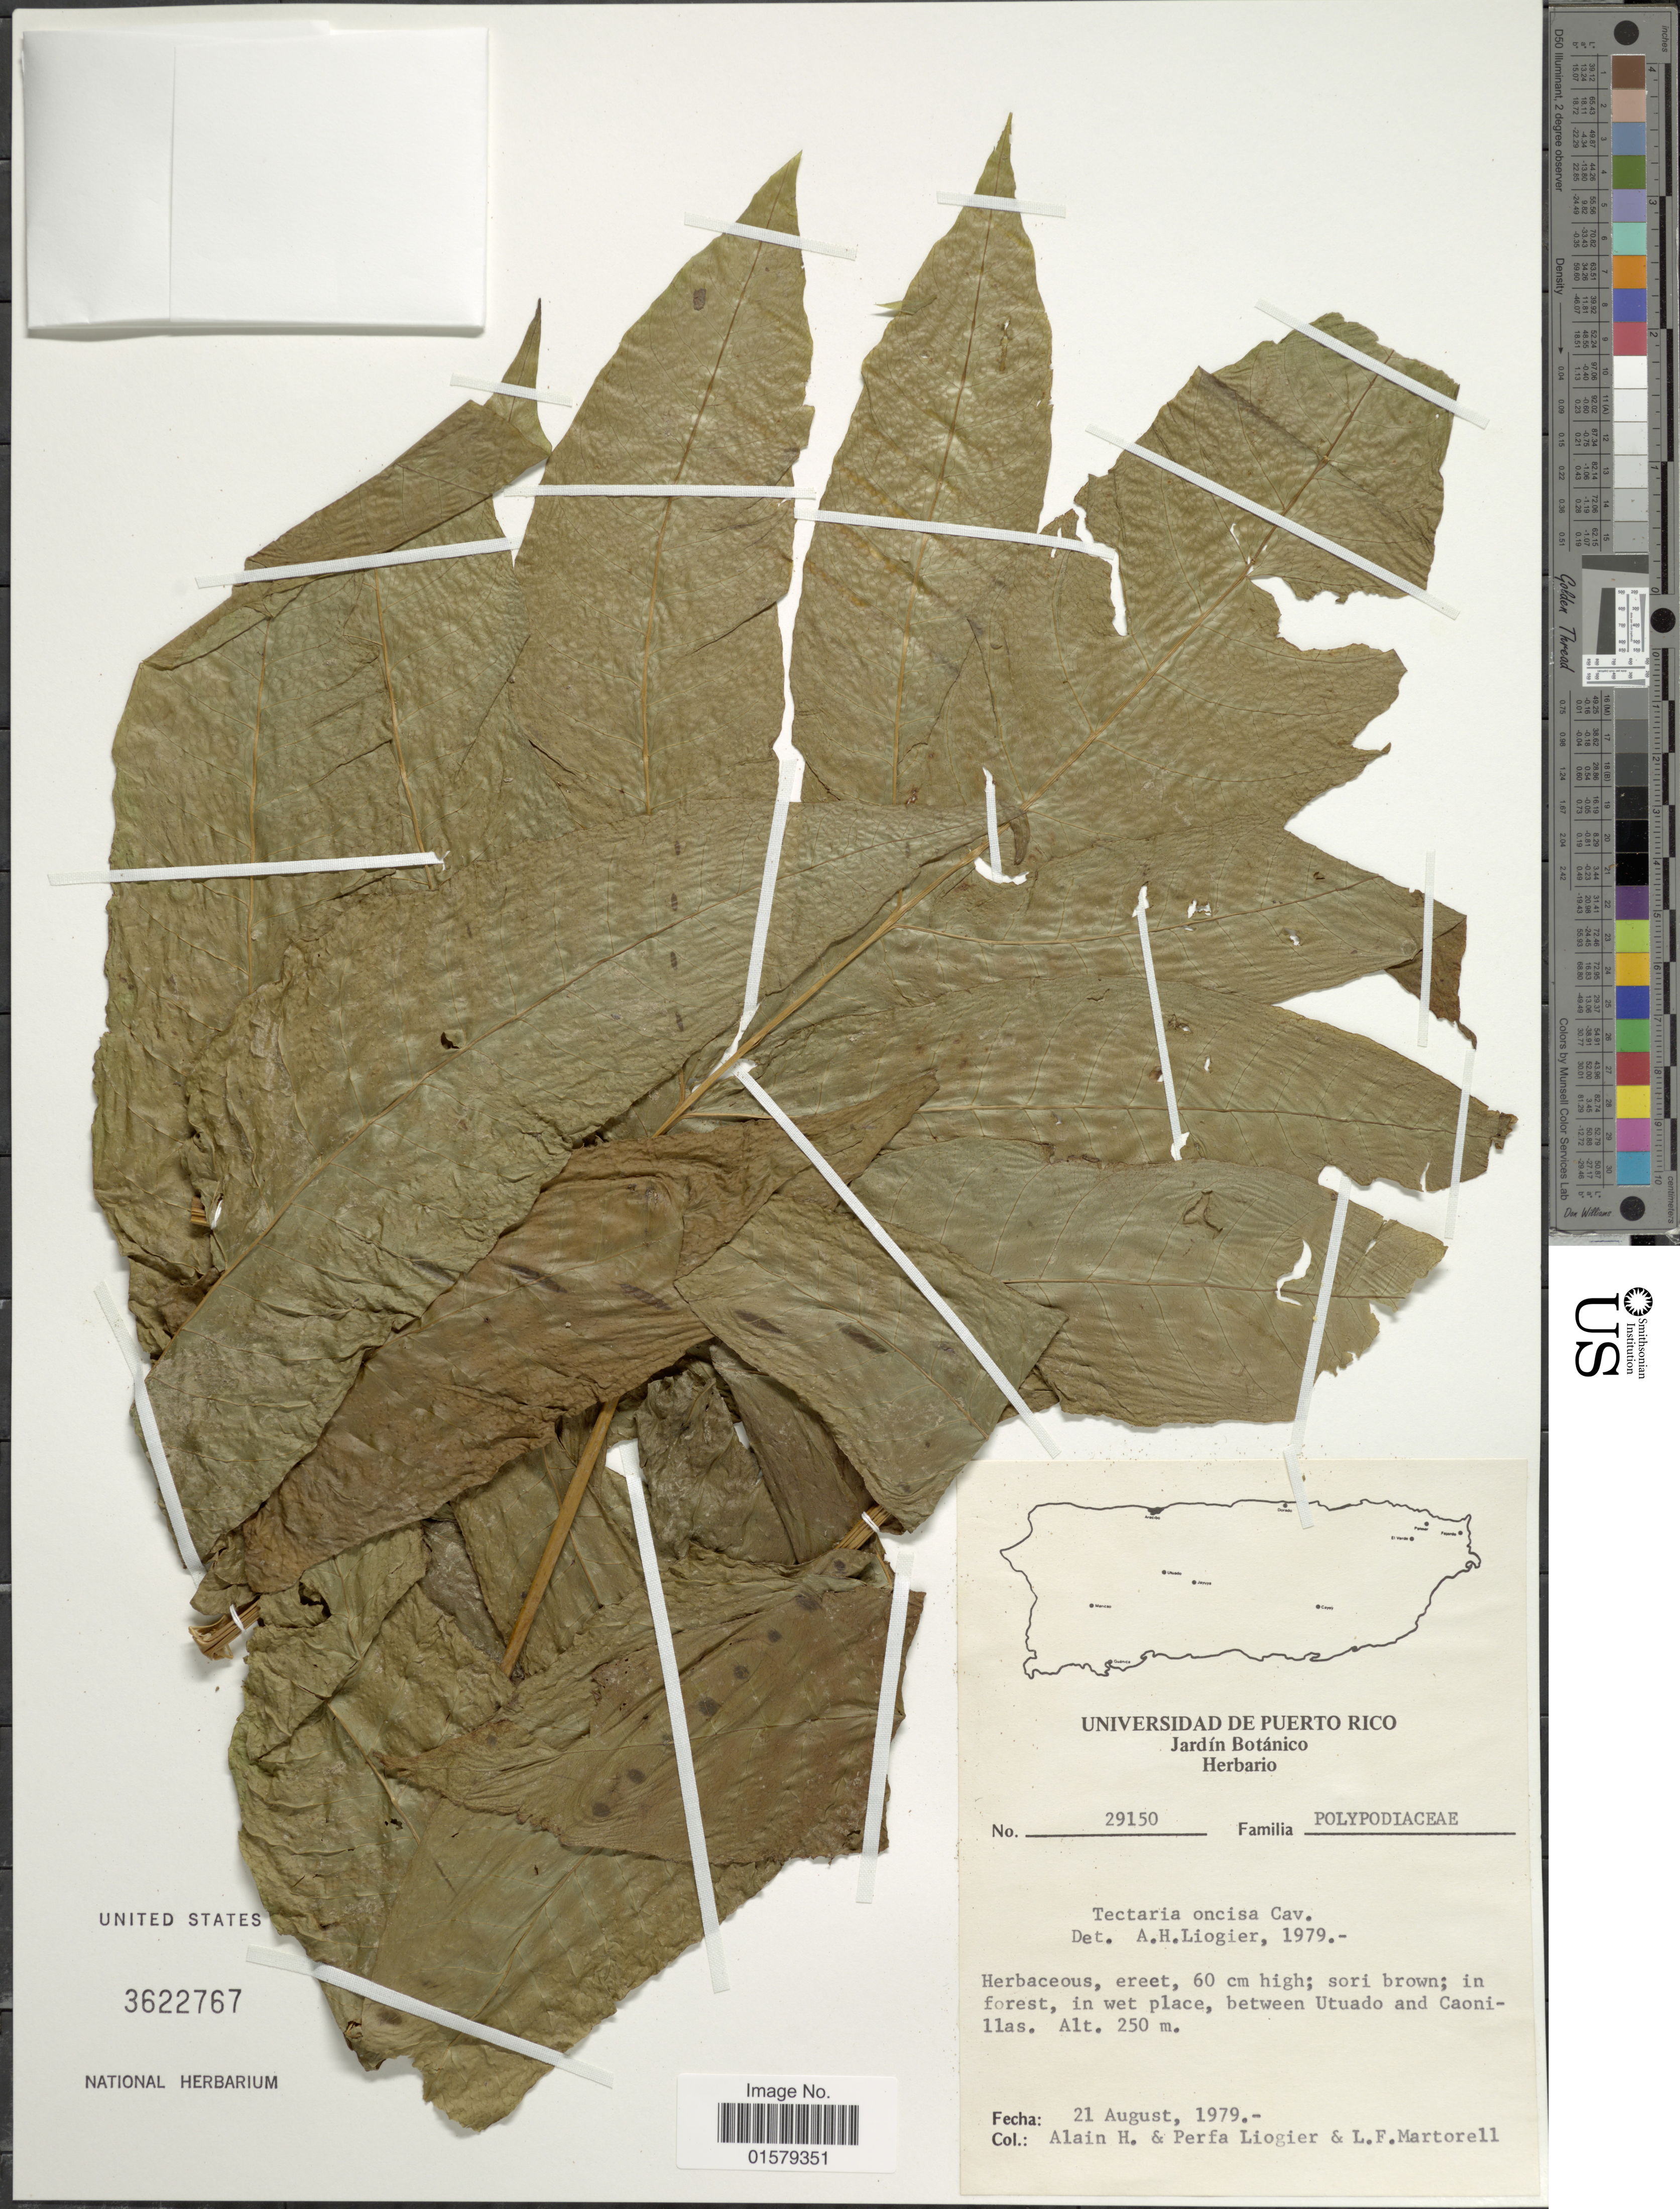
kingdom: Plantae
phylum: Tracheophyta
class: Polypodiopsida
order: Polypodiales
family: Tectariaceae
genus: Tectaria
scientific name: Tectaria incisa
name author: Cav.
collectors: A. H. Liogier, M. P. Liogier & L. Martorell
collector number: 29150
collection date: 1979-08-21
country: Puerto Rico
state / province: Utuado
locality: In forest, in wet place, between Utuado and Caonillas.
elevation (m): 250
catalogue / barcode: US 3622767